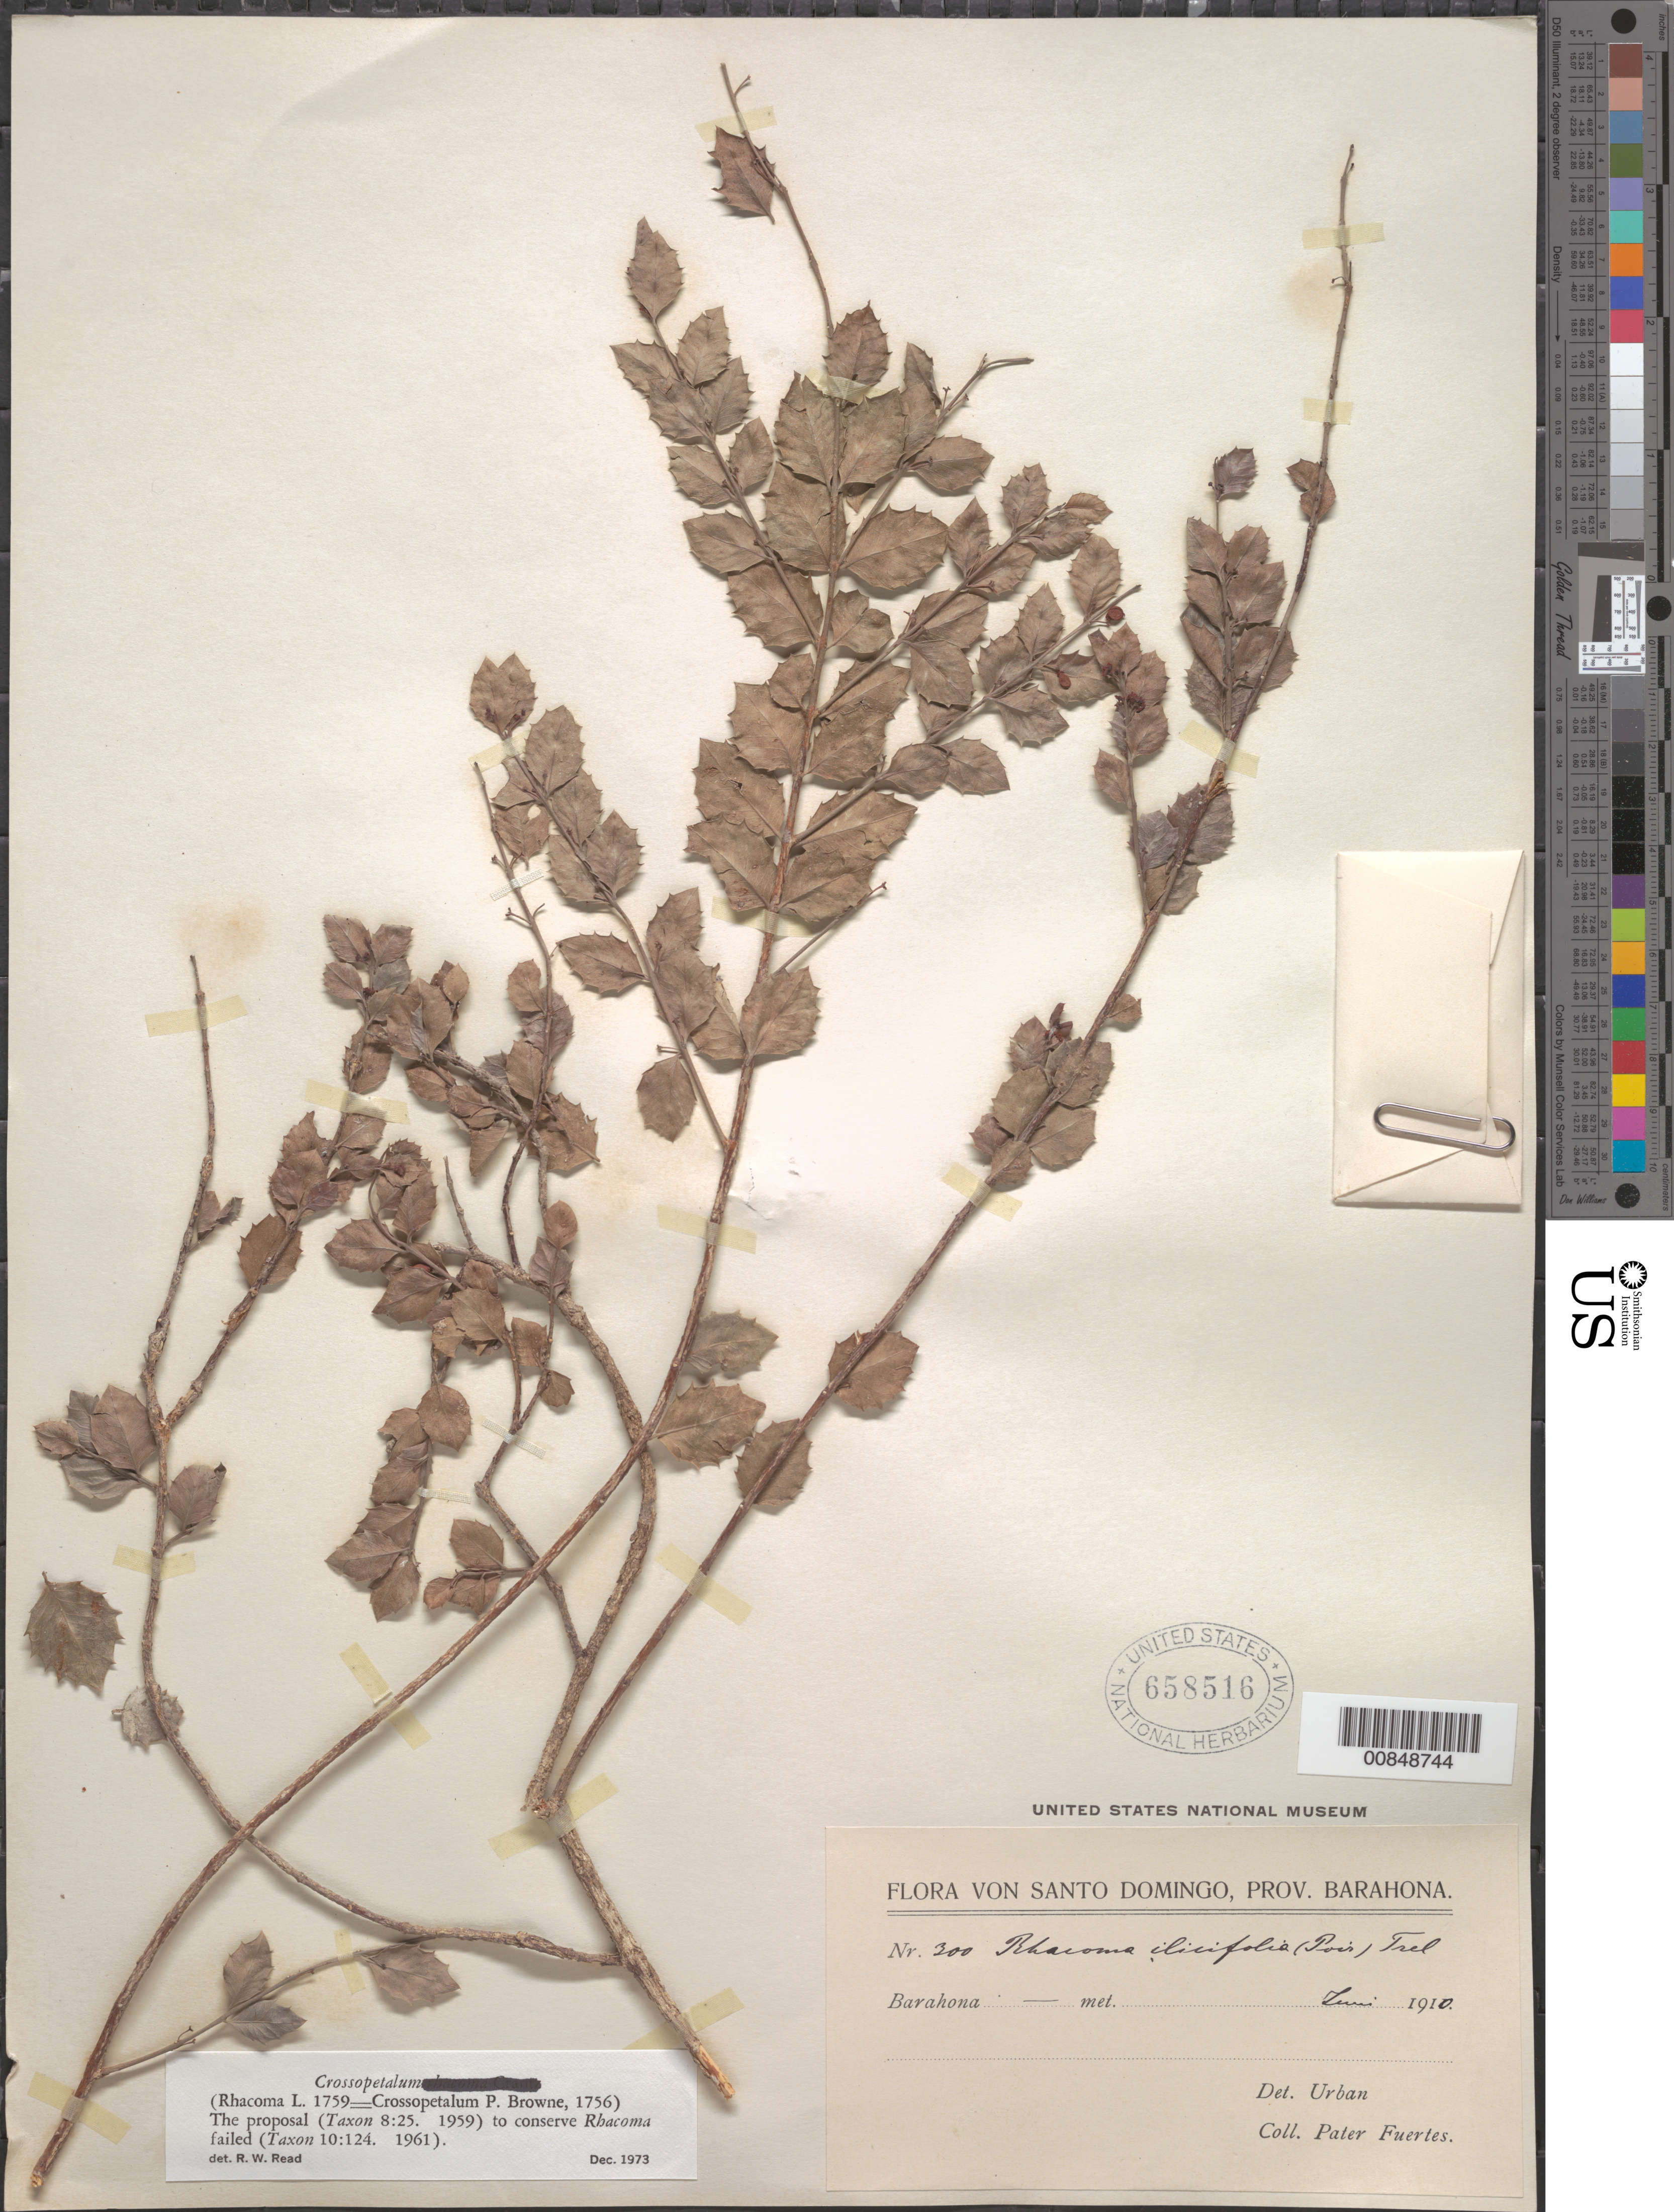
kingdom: Plantae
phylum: Tracheophyta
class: Magnoliopsida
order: Celastrales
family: Celastraceae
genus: Crossopetalum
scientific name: Crossopetalum ilicifolium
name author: (Poir.) Kuntze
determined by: Read, Robert W., (US), NMNH (UNITED STATES)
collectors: M. D. Fuertes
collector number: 300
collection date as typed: Jun 1910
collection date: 1910-06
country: Dominican Republic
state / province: Barahona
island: Hispaniola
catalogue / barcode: US 658516